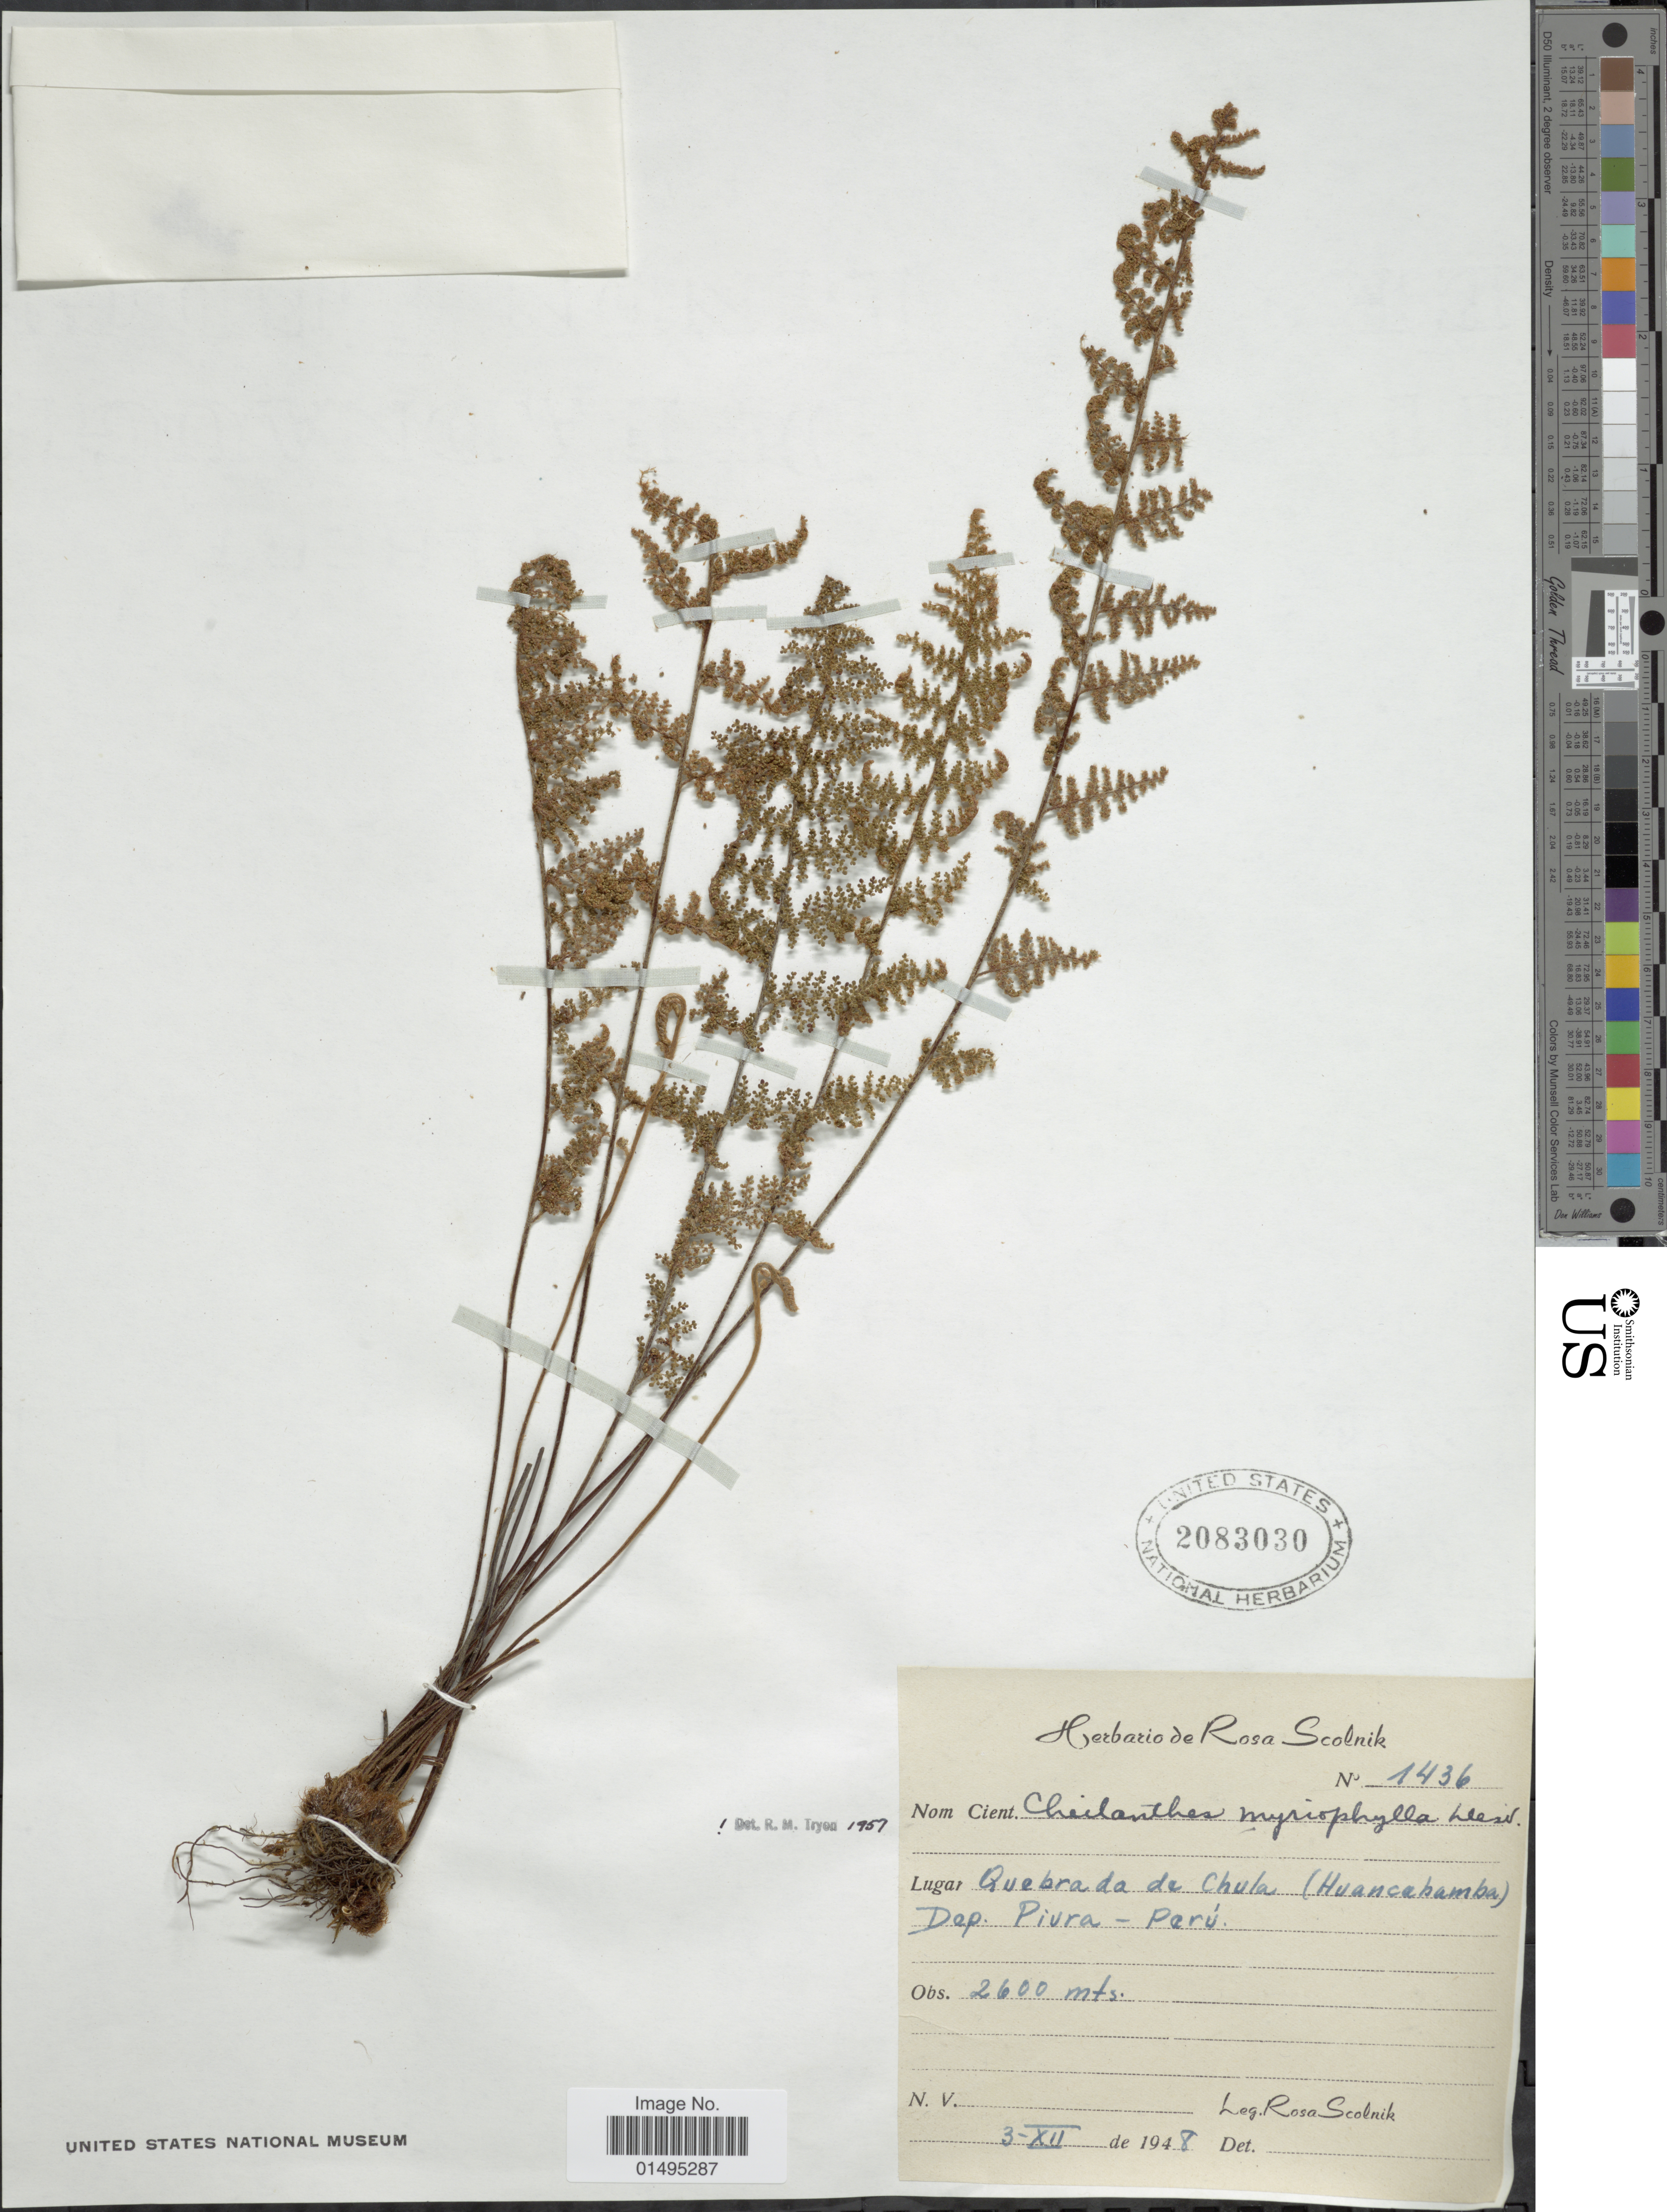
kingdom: Plantae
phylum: Tracheophyta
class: Polypodiopsida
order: Polypodiales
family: Pteridaceae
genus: Myriopteris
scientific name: Myriopteris myriophylla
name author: (Desv.) J. Sm.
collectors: R. Scolnik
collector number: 1436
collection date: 1948-12-03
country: Peru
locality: Quebrada de Chulo (Huancabamba), Dep. Piura - Peru.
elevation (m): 2600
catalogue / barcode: US 2083030